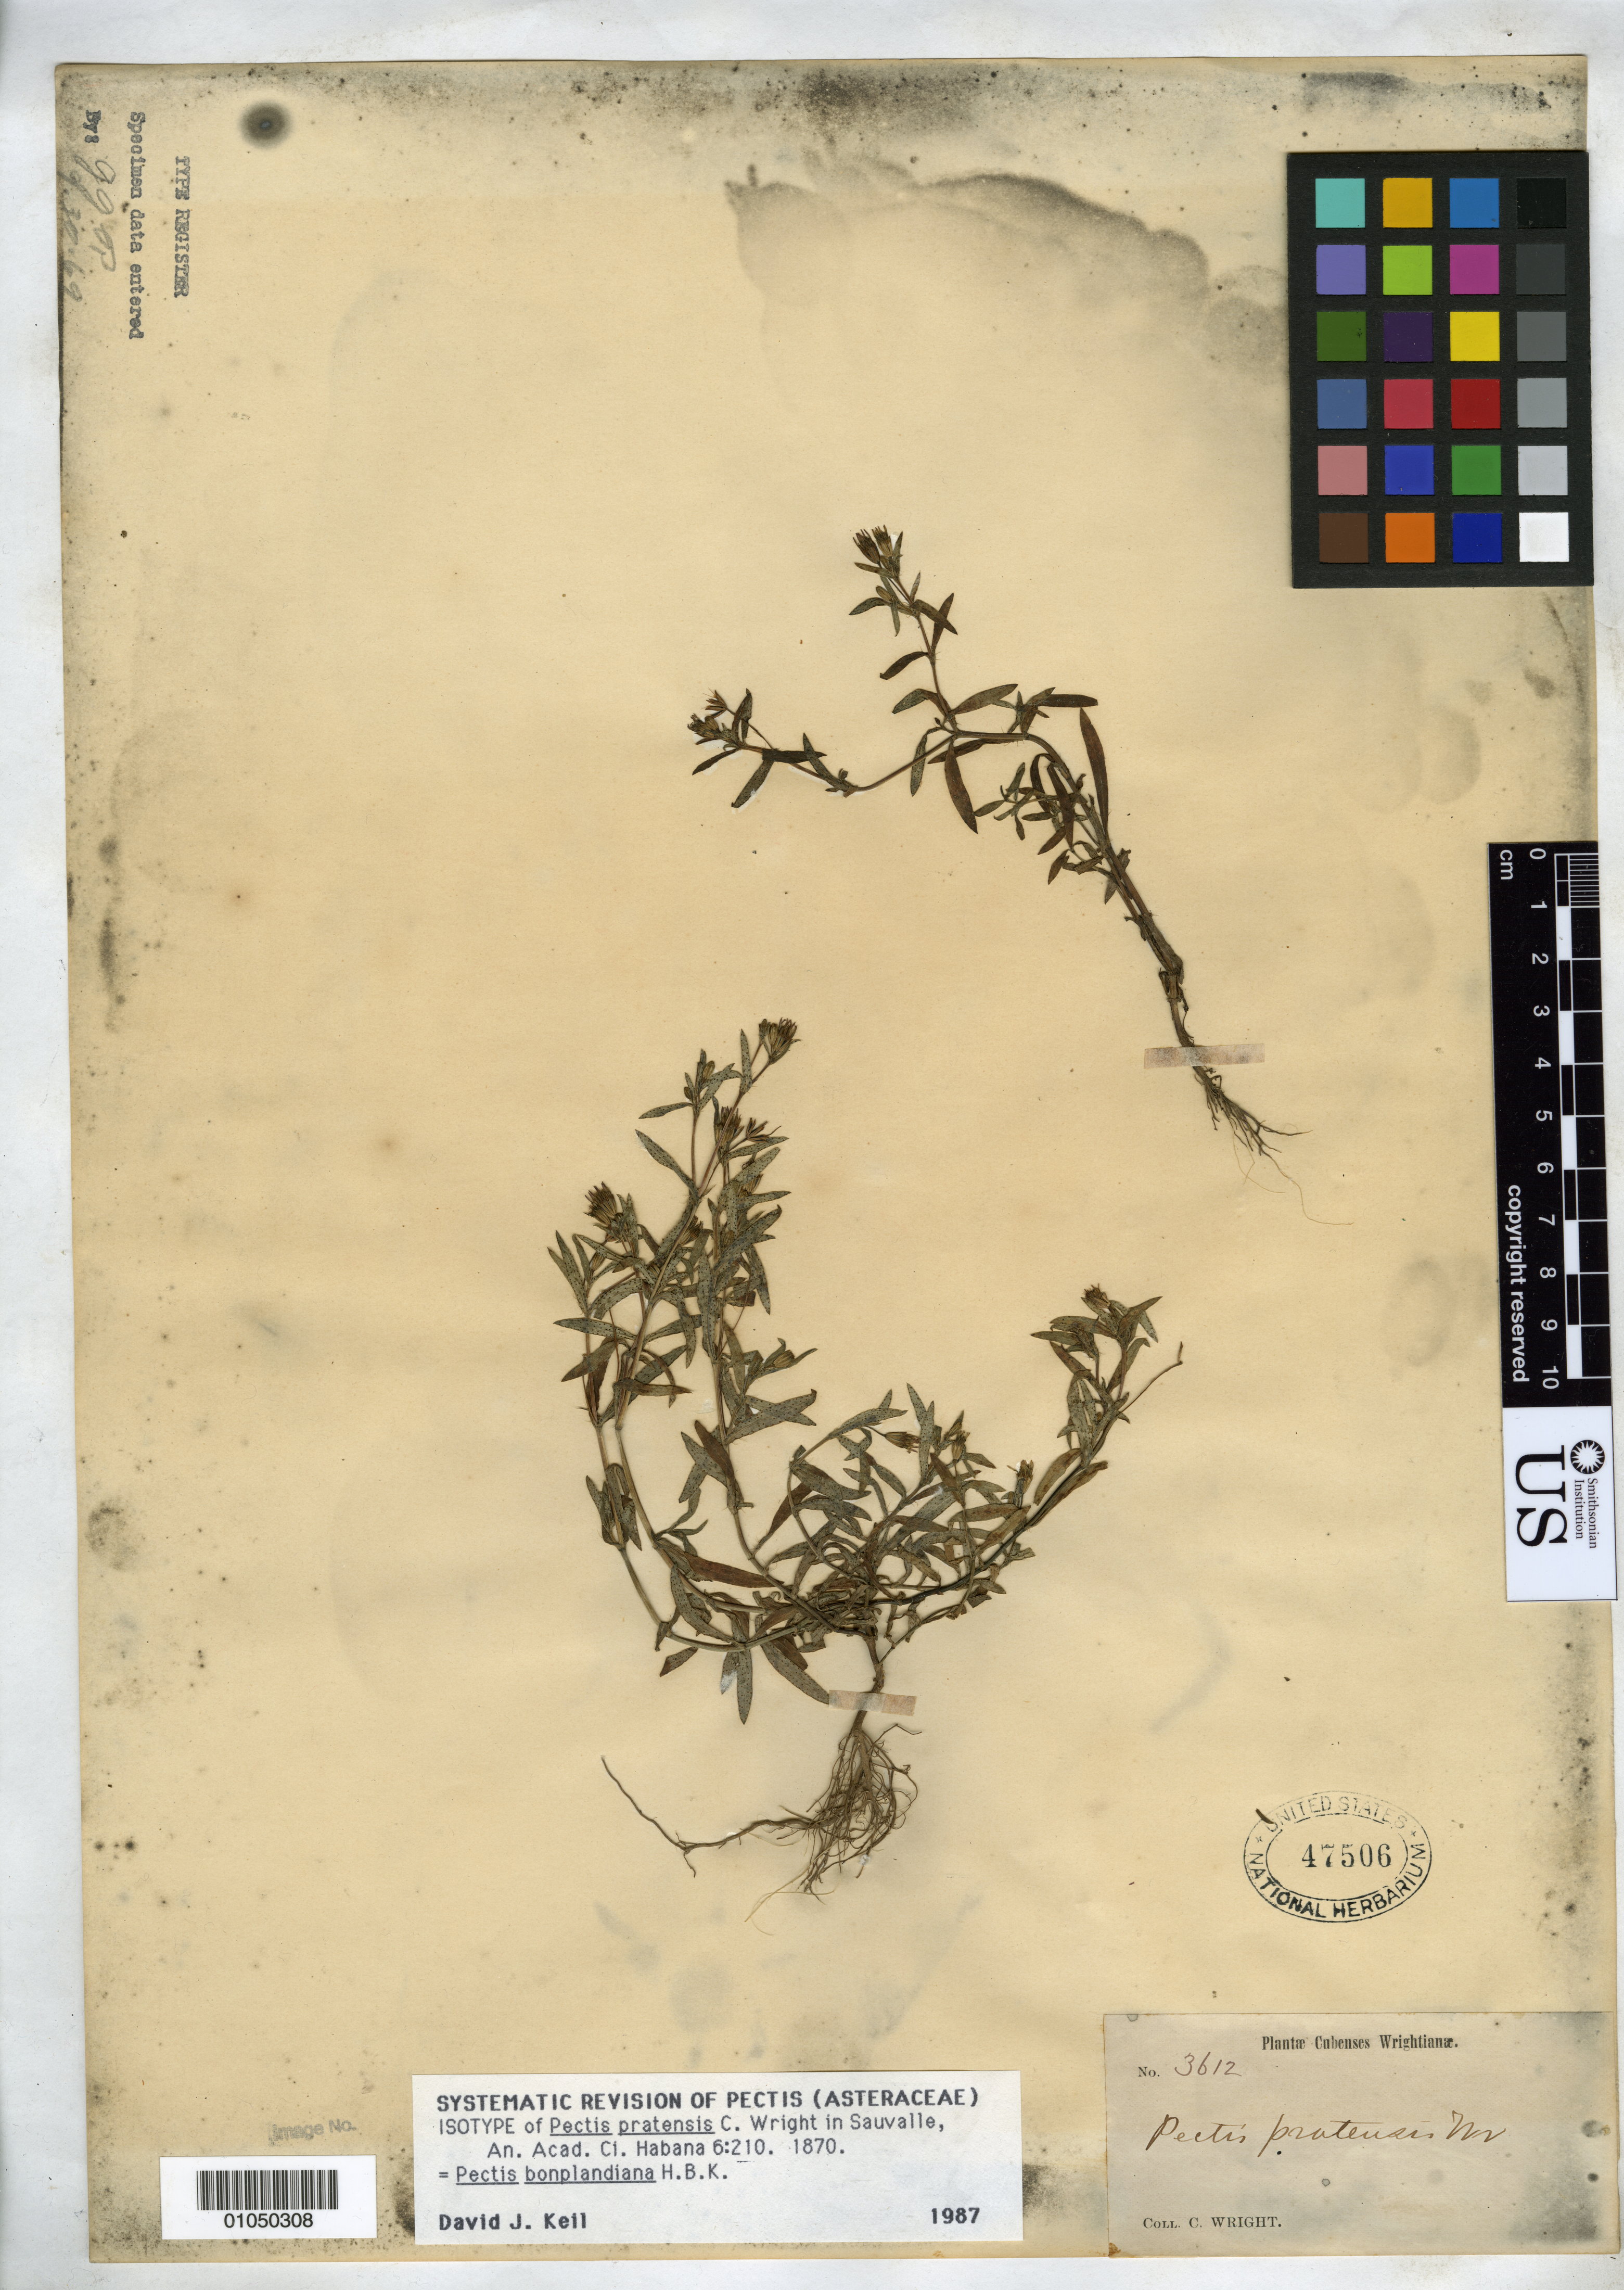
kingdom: Plantae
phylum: Tracheophyta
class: Magnoliopsida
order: Asterales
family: Asteraceae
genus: Pectis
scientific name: Pectis pratensis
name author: C. Wright in Sauvalle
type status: Isotype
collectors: C. Wright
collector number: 3612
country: Cuba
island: Greater Antilles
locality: Hacienda de Puercos Gordos, San Cristobal.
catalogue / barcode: US 47506